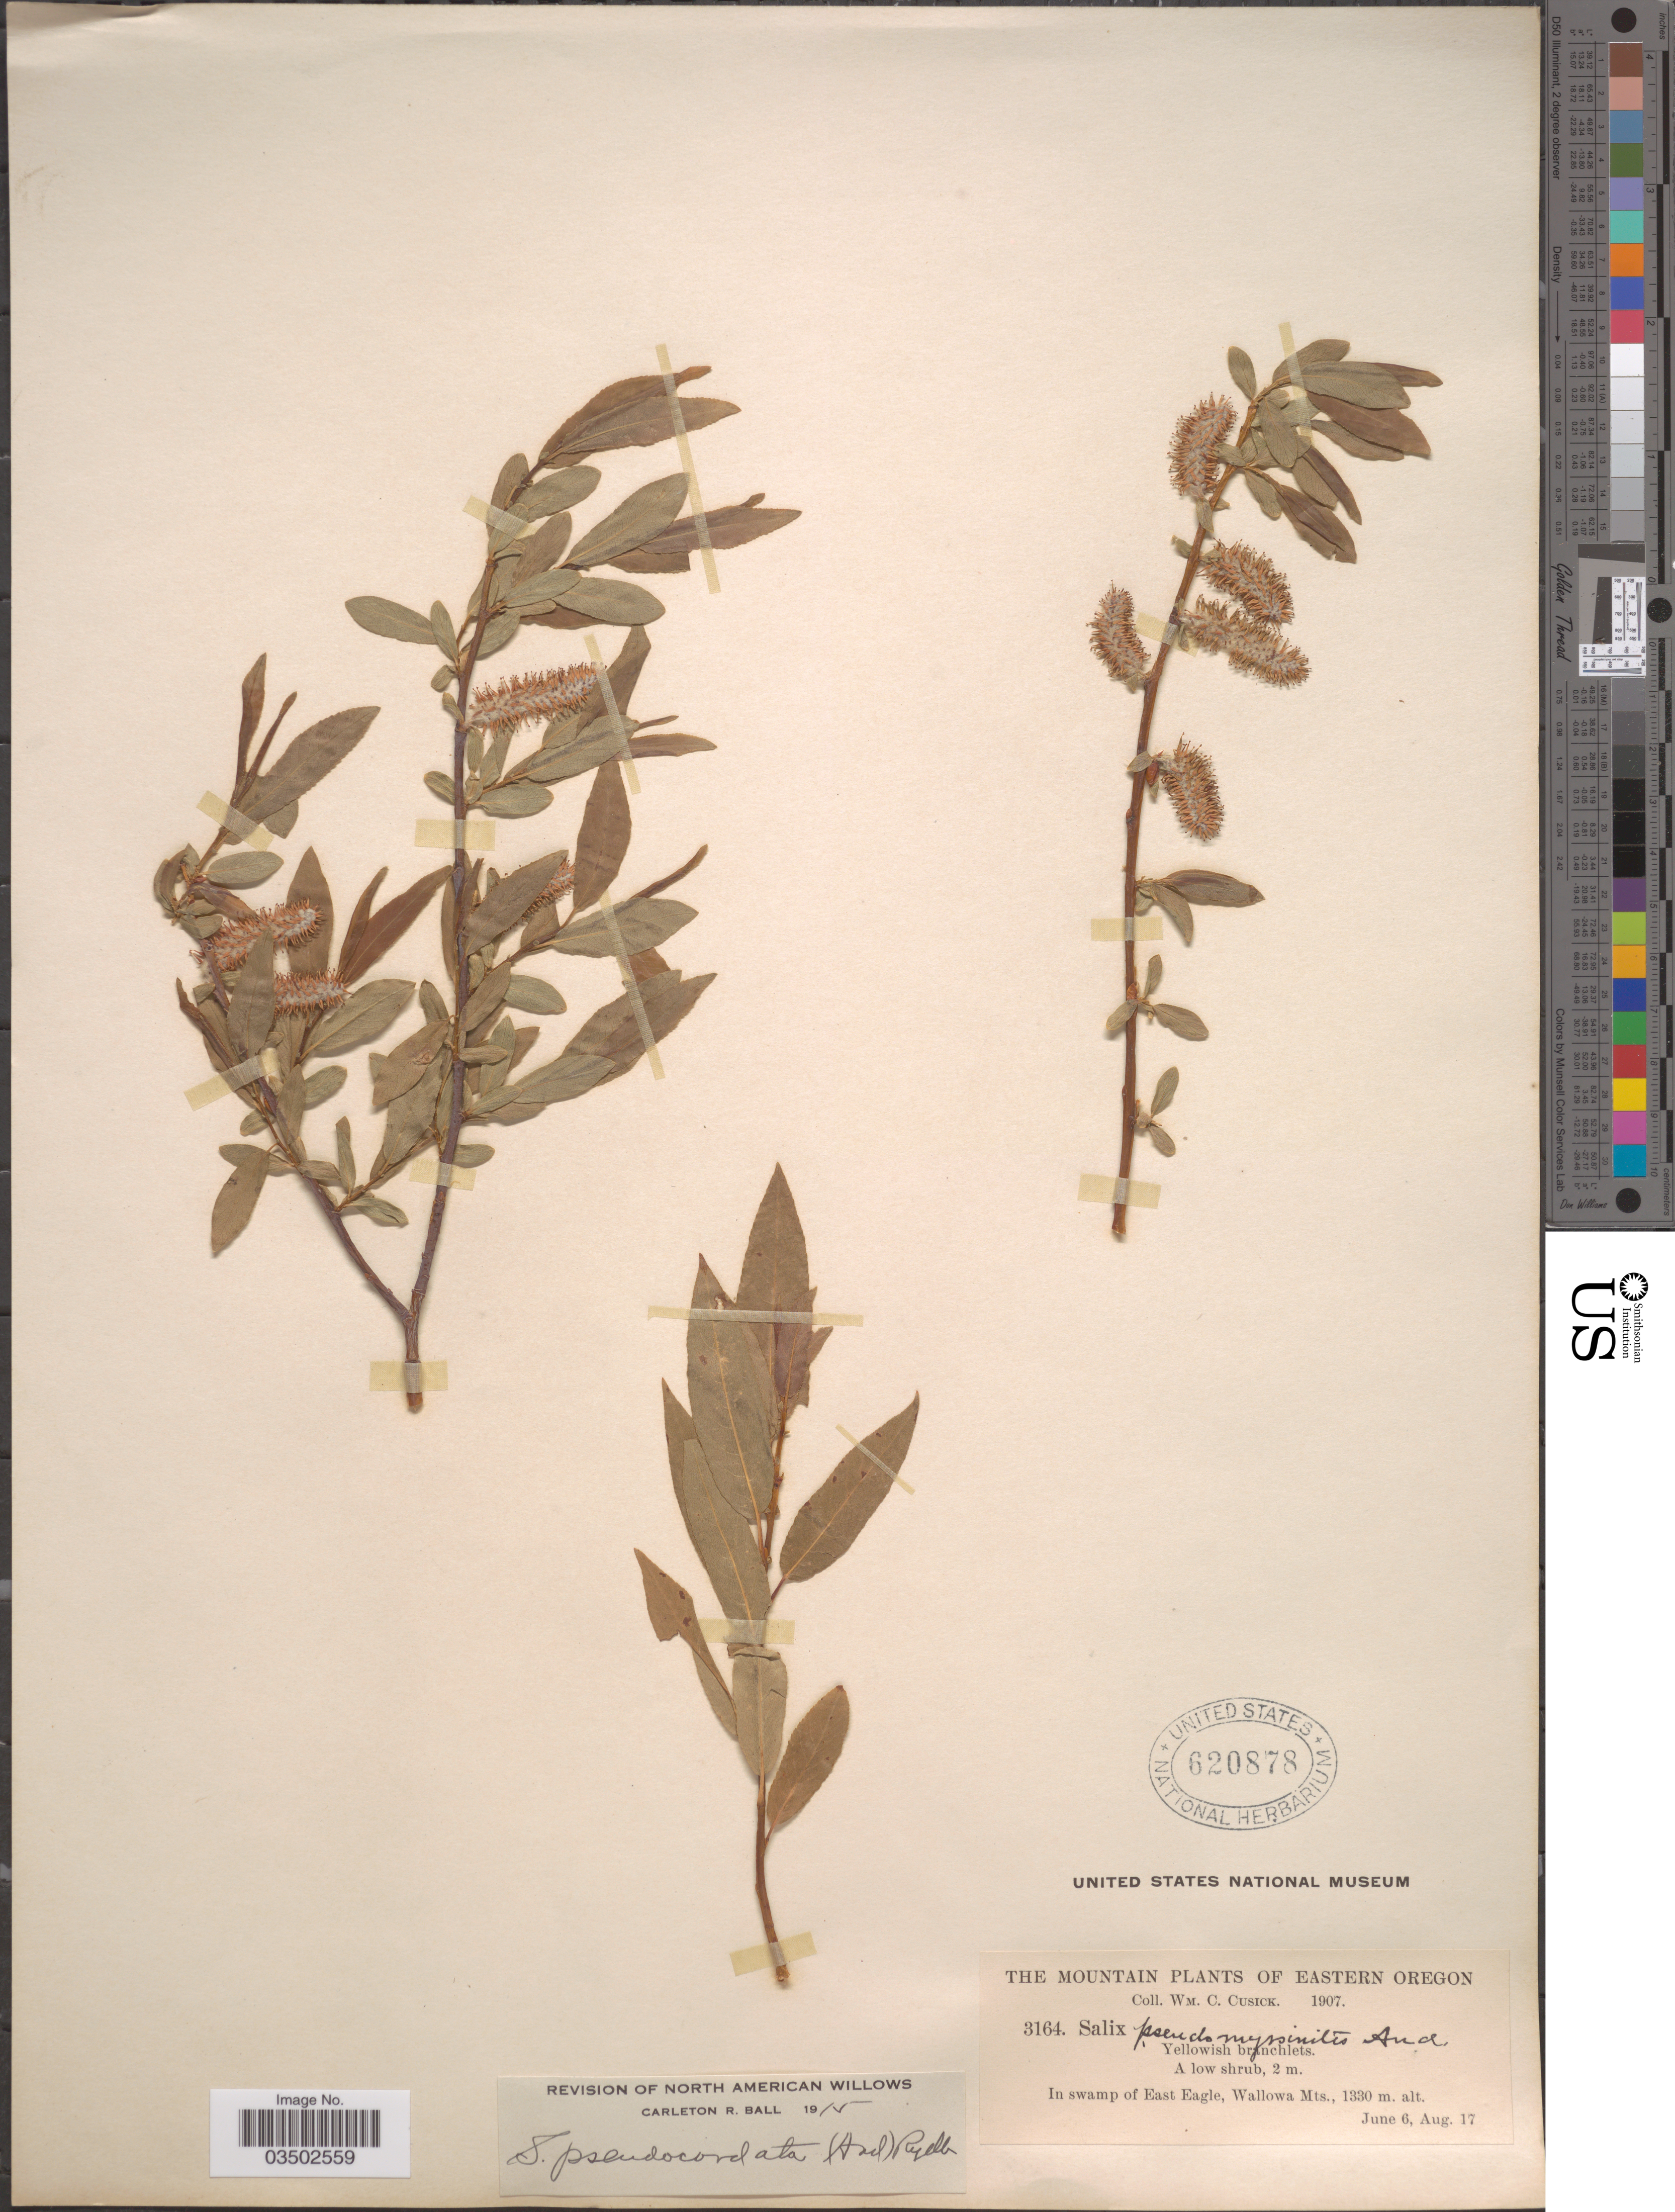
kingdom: Plantae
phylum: Tracheophyta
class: Magnoliopsida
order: Malpighiales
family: Salicaceae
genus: Salix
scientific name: Salix pseudocordata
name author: (Andersson) Andersson ex Rydb.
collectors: W. C. Cusick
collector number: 3164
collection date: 1907-06-06/1907-08-17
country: United States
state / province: Oregon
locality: Eastern Oregon. In swamp of East Eagle, Wallowa Mts.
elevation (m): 1330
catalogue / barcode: US 620878